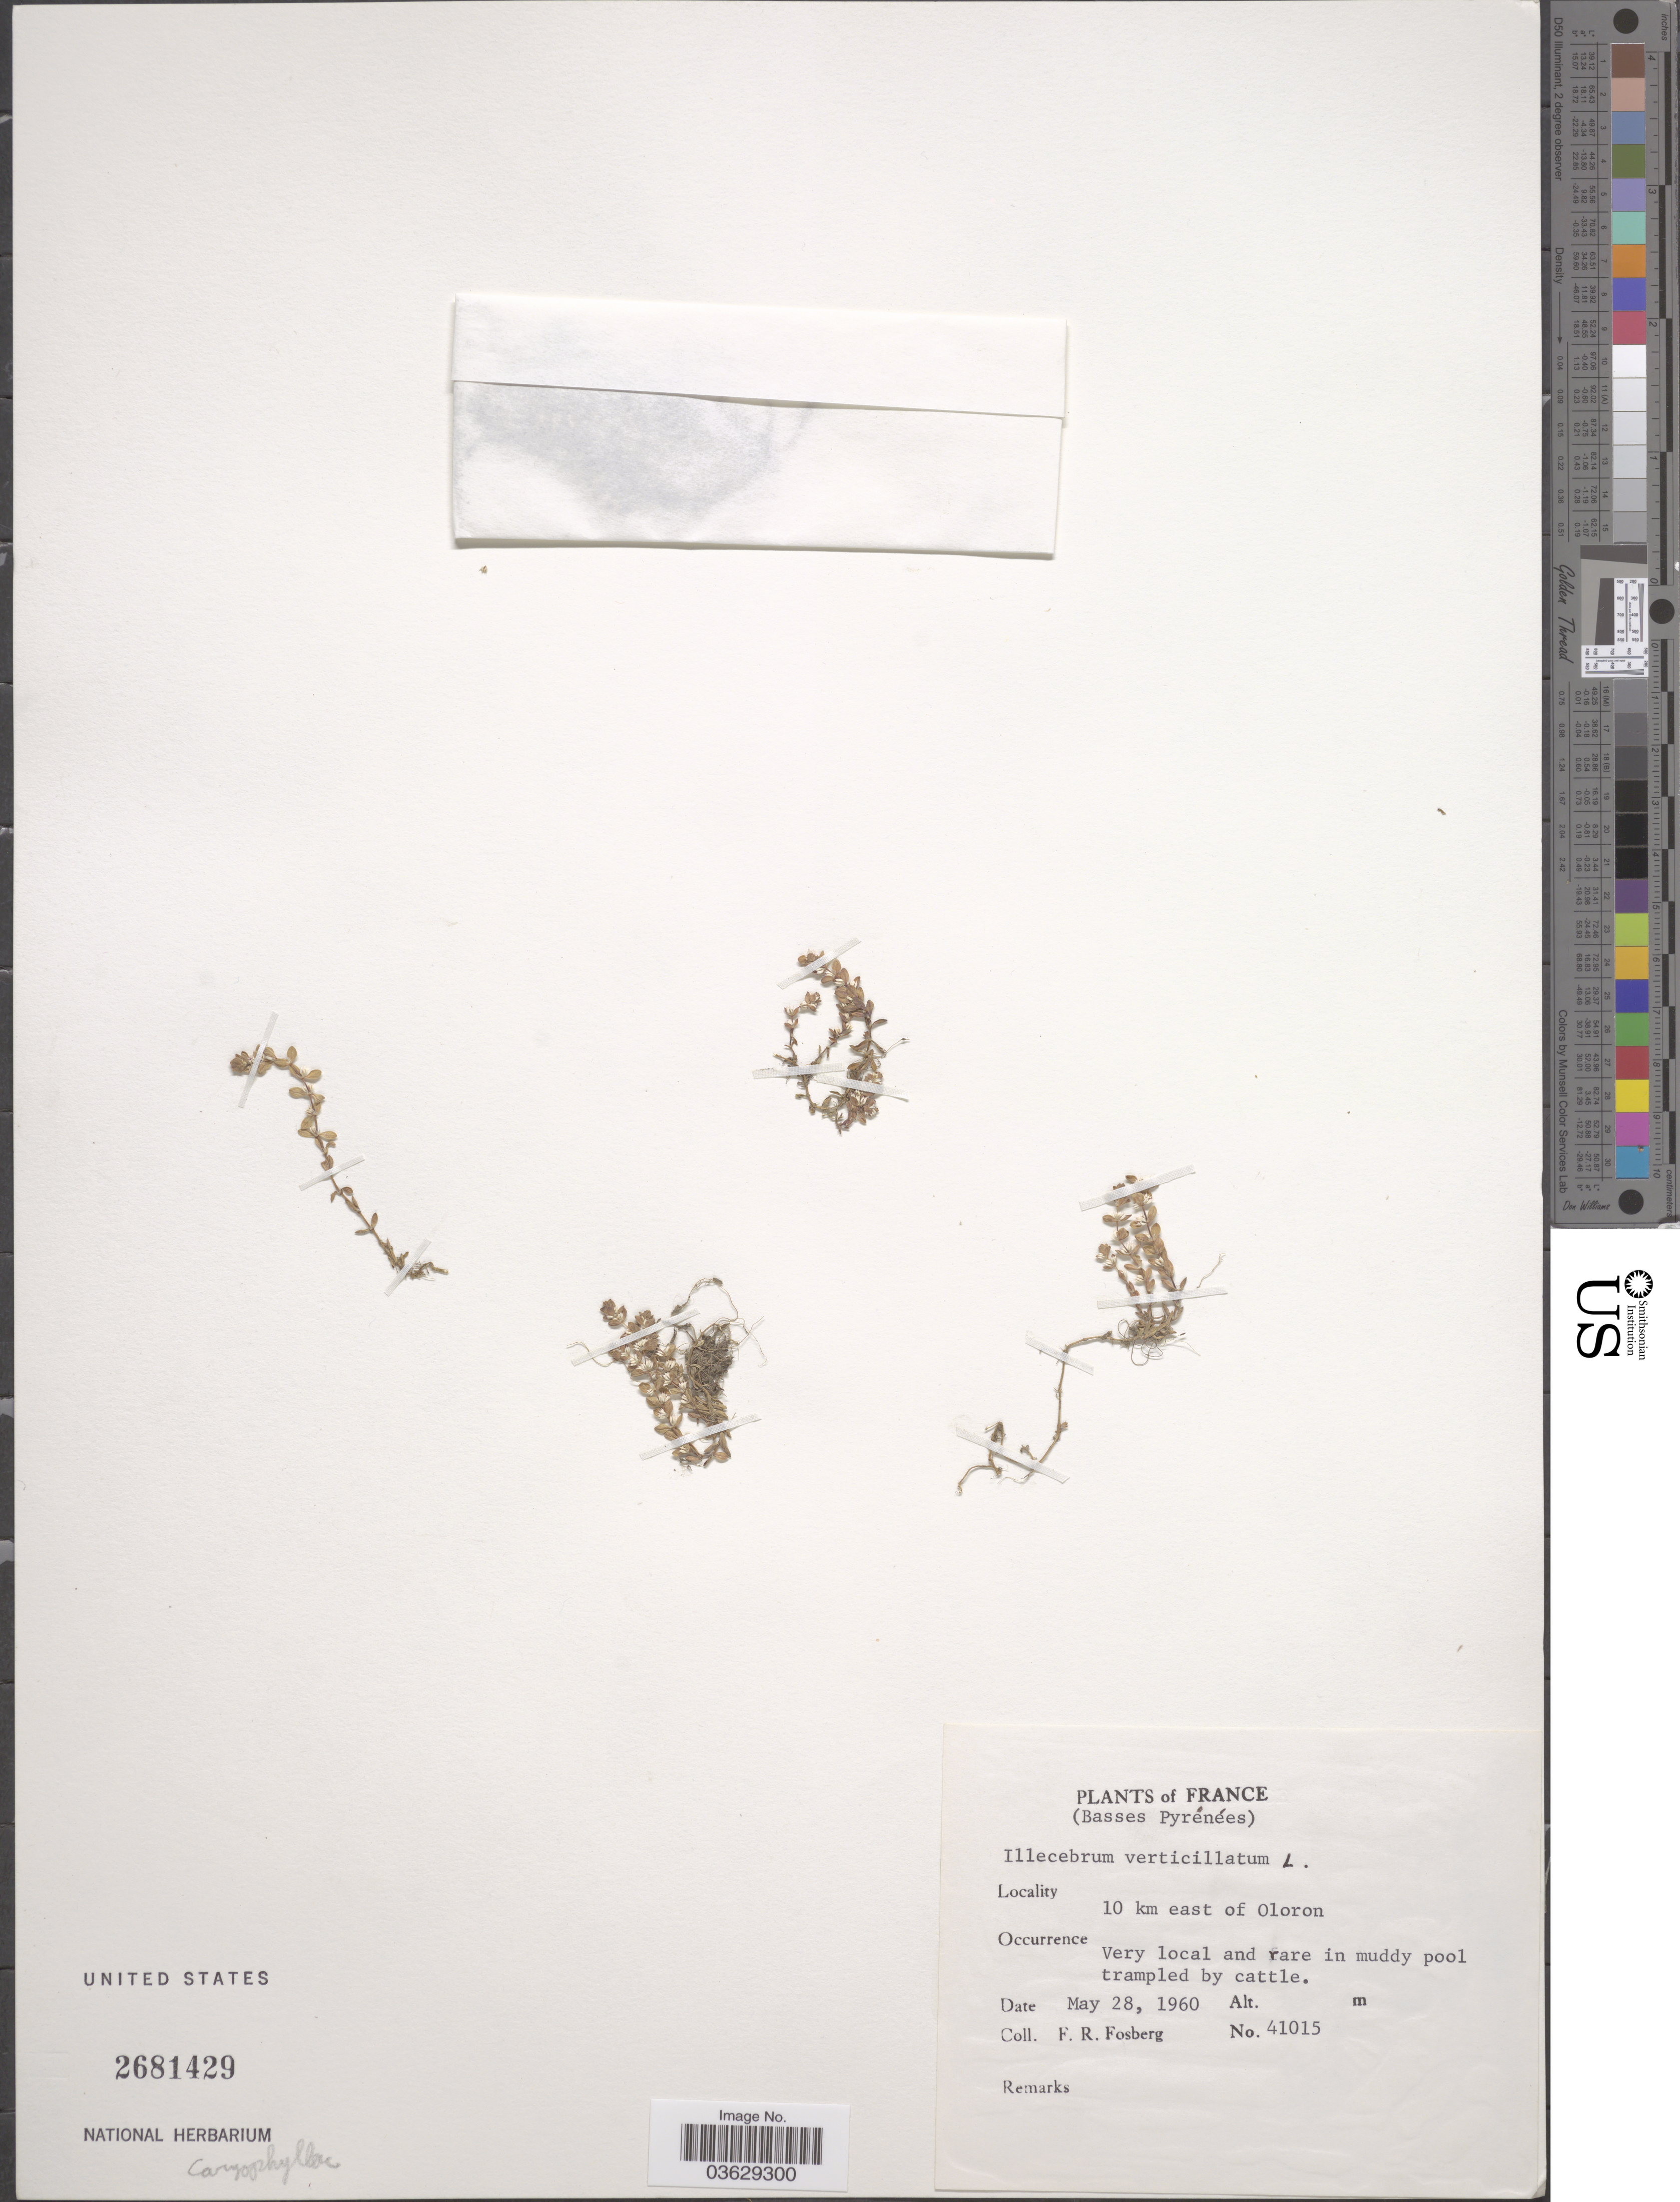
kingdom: Plantae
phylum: Tracheophyta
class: Magnoliopsida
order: Caryophyllales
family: Caryophyllaceae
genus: Illecebrum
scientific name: Illecebrum verticillatum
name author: L.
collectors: F. R. Fosberg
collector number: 41015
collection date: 1960-05-28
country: France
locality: (Basses Pyrénées). 10 km east of Oloron.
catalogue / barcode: US 2681429